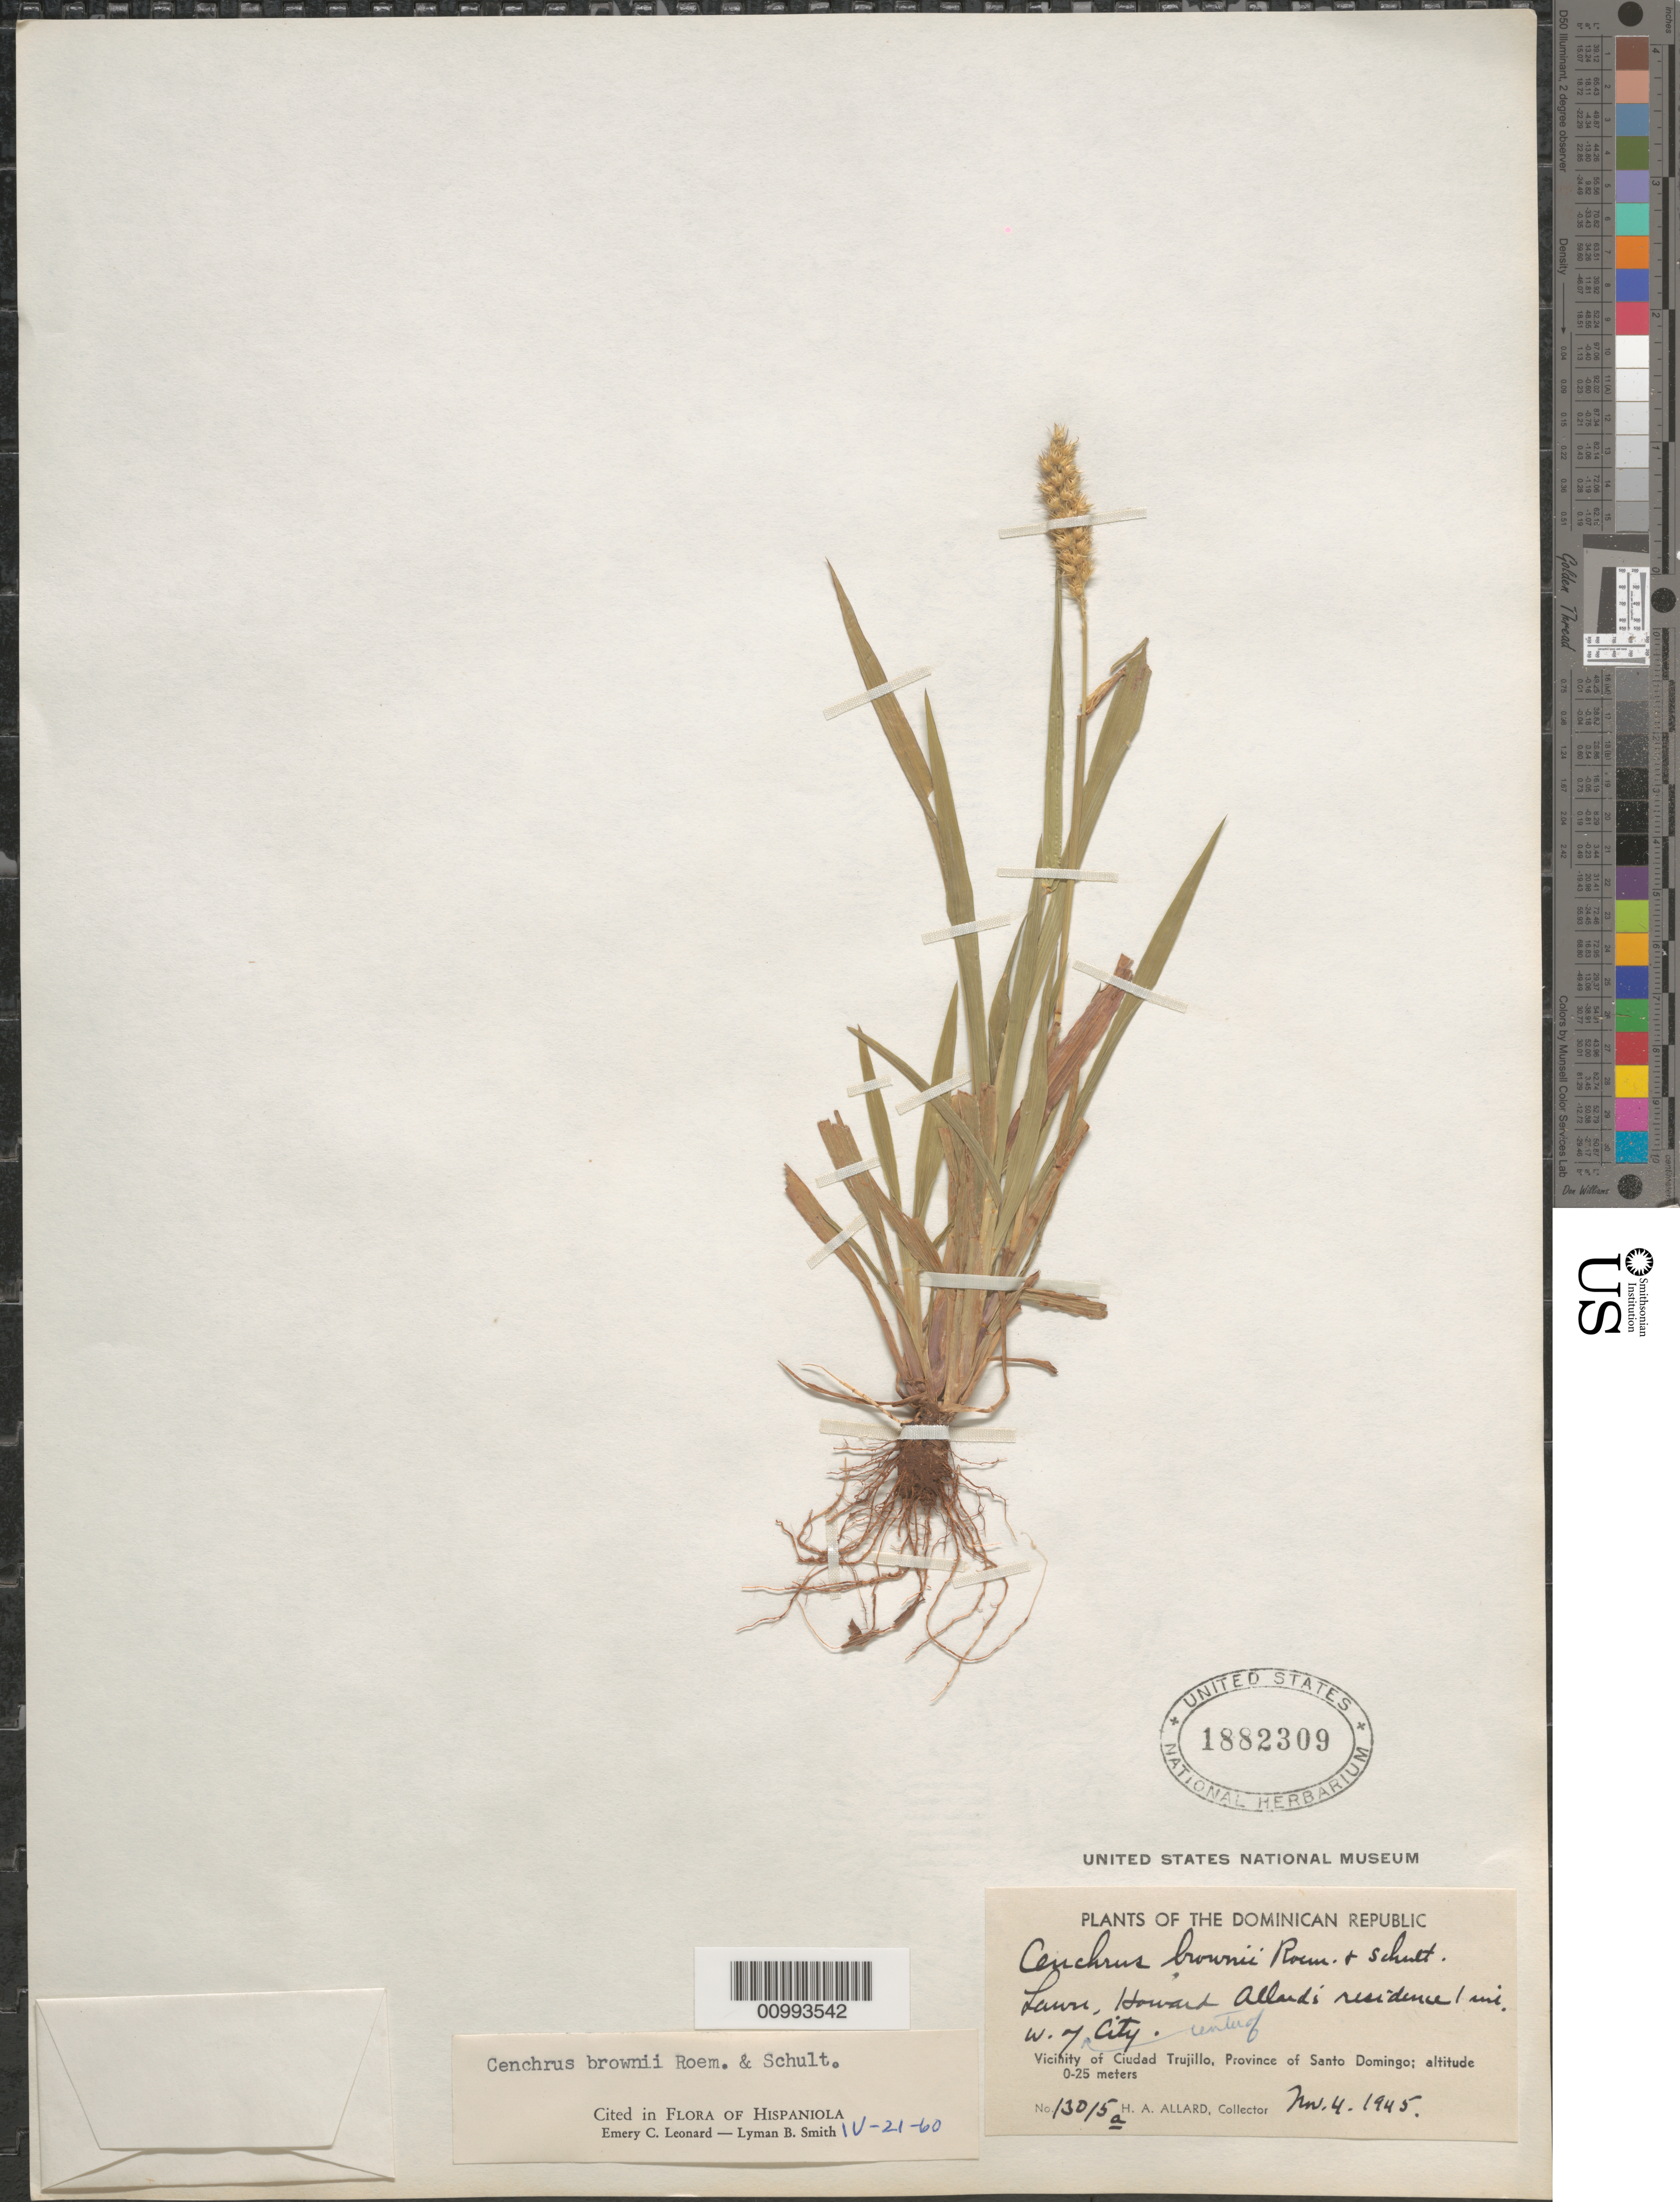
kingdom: Plantae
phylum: Tracheophyta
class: Liliopsida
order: Poales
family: Poaceae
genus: Cenchrus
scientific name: Cenchrus brownii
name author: Roem. & Schult.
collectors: H. A. Allard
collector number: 13015a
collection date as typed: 04 Nov 1945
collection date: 1945-11-04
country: Dominican Republic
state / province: Distrito Nacional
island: Hispaniola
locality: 1 mile west of center of Santo Domingo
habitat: on lawn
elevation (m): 0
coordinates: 0 N, 0 E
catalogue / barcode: US 1882309